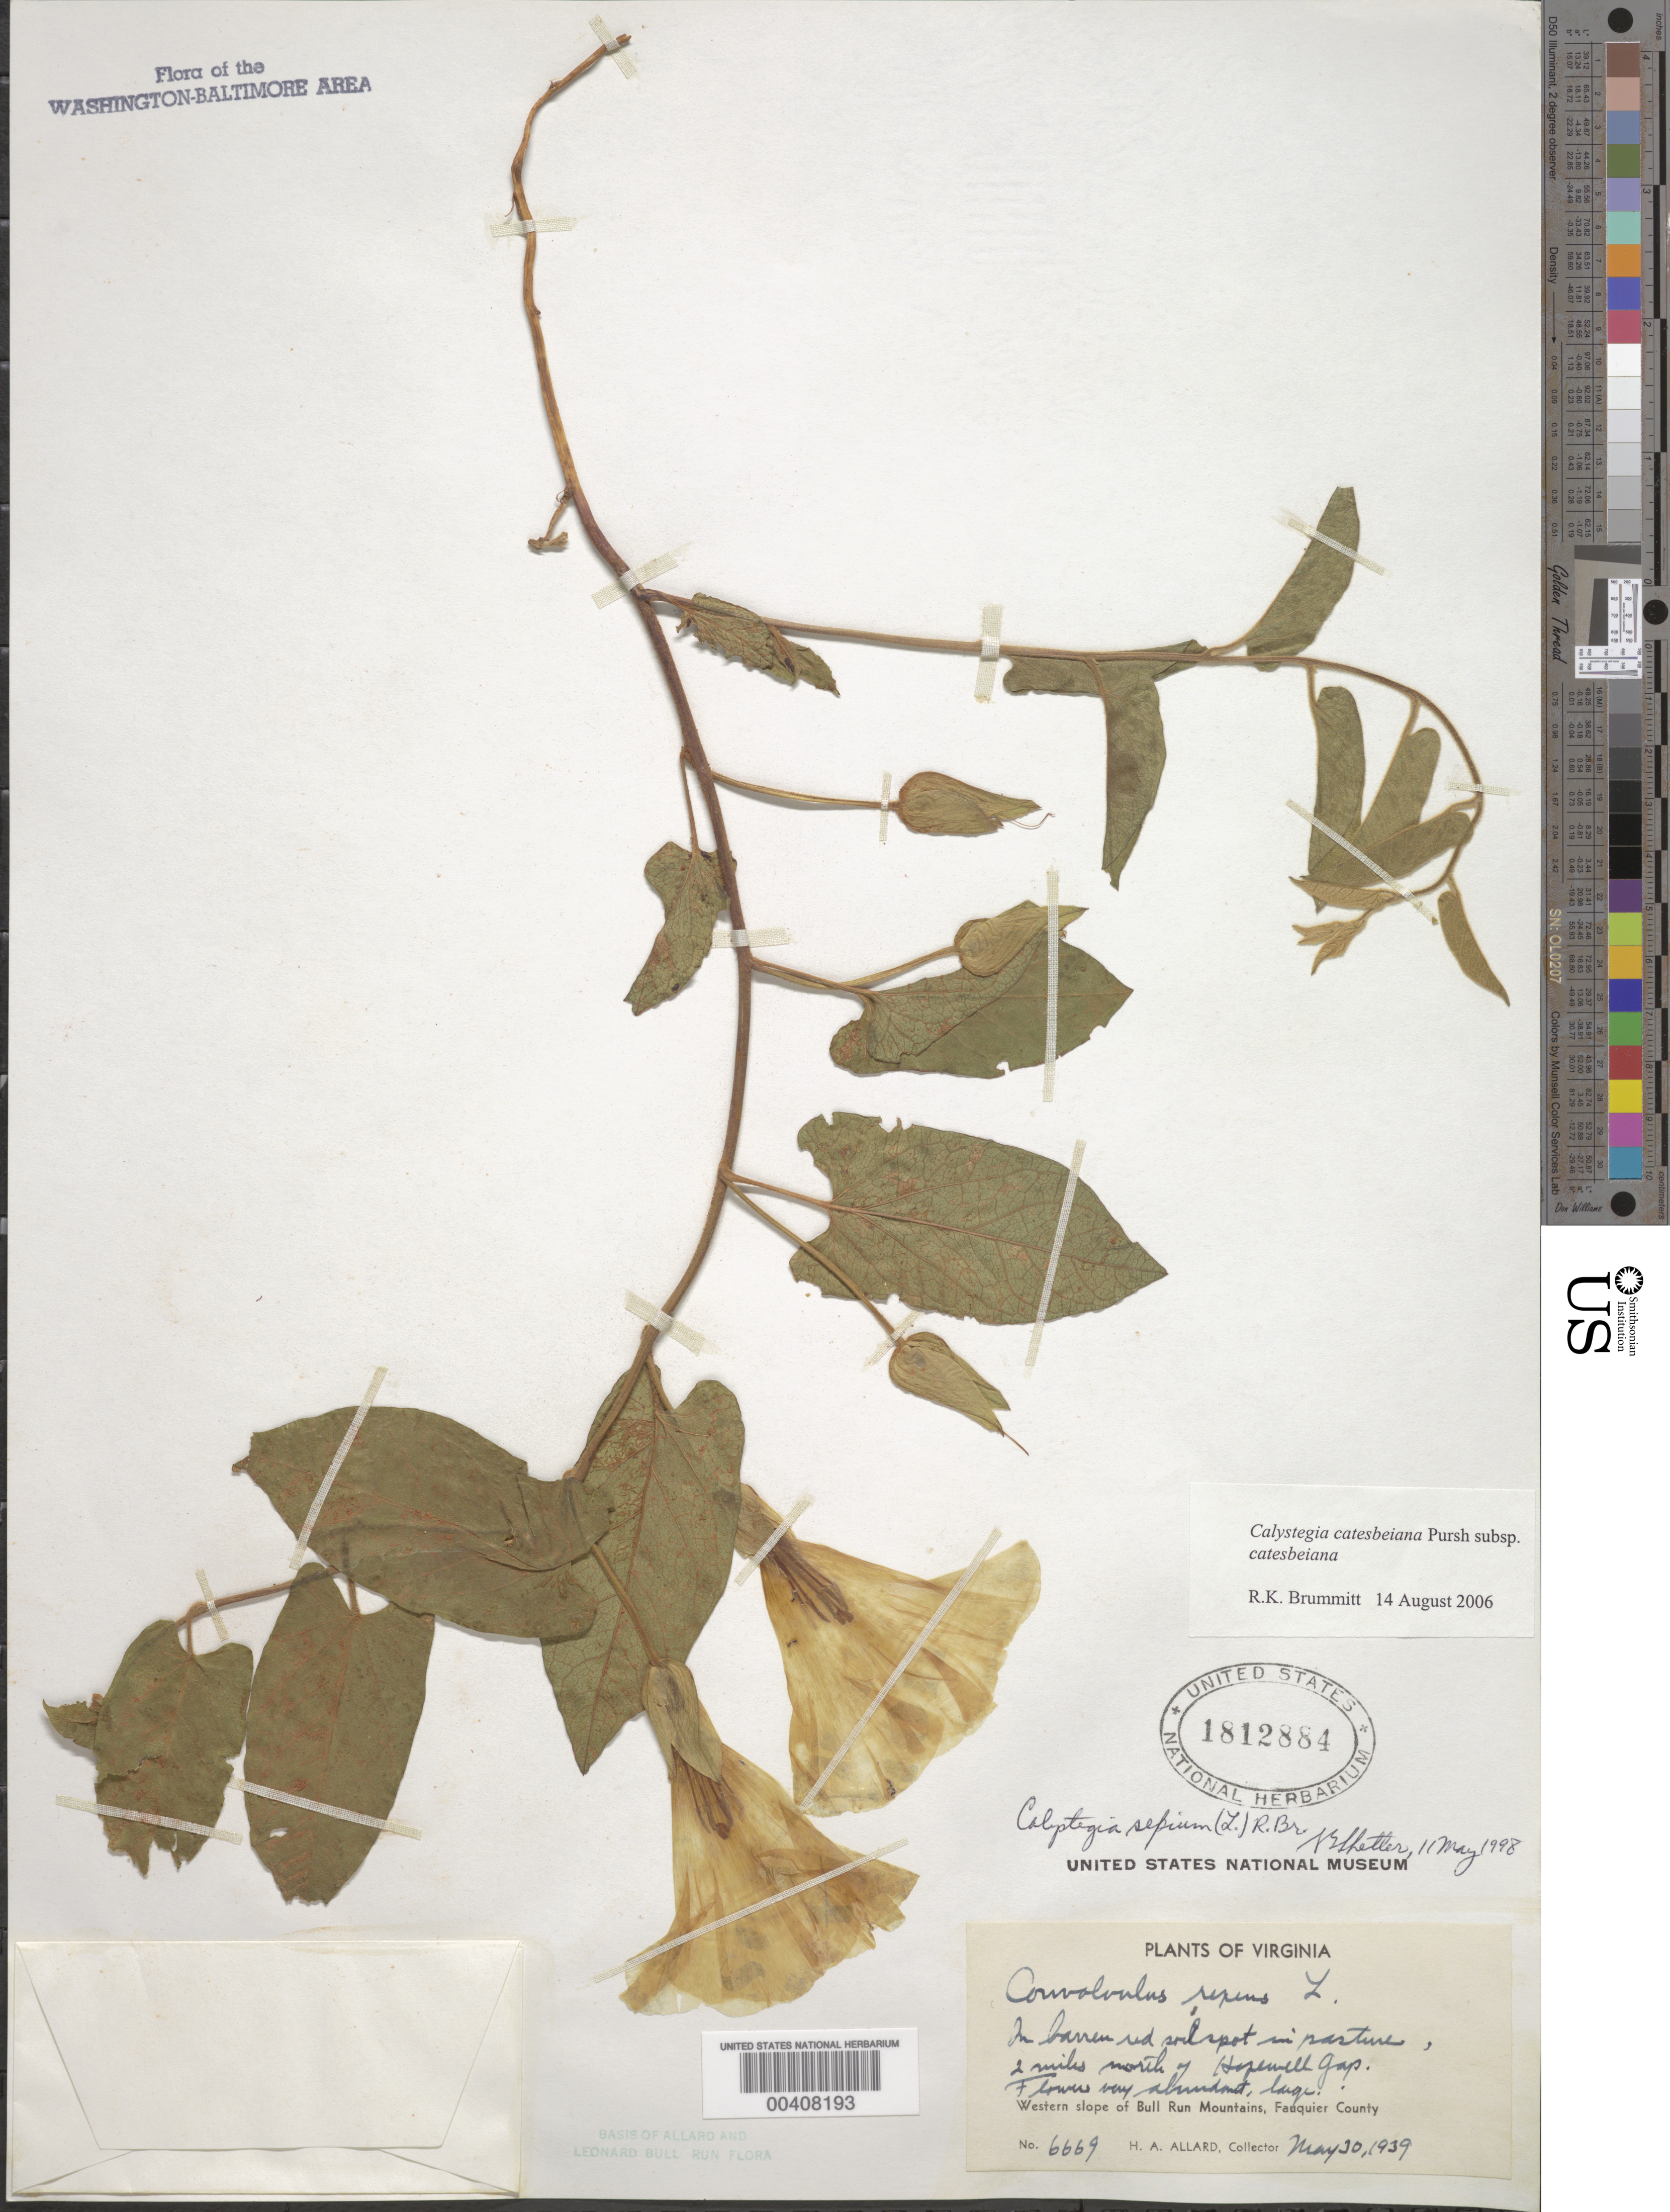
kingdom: Plantae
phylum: Tracheophyta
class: Magnoliopsida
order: Solanales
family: Convolvulaceae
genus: Calystegia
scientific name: Calystegia catesbeiana subsp. catesbeiana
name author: Brummitt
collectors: H. A. Allard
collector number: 6669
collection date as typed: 30 May 1939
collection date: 1939-05-30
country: United States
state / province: Virginia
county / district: Fauquier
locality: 2 mi. N of Hopewell Gap, western slope of Bull Run Mountains Bull Run Mts.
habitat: Barren red soil spot in pasture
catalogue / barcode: US 1812884